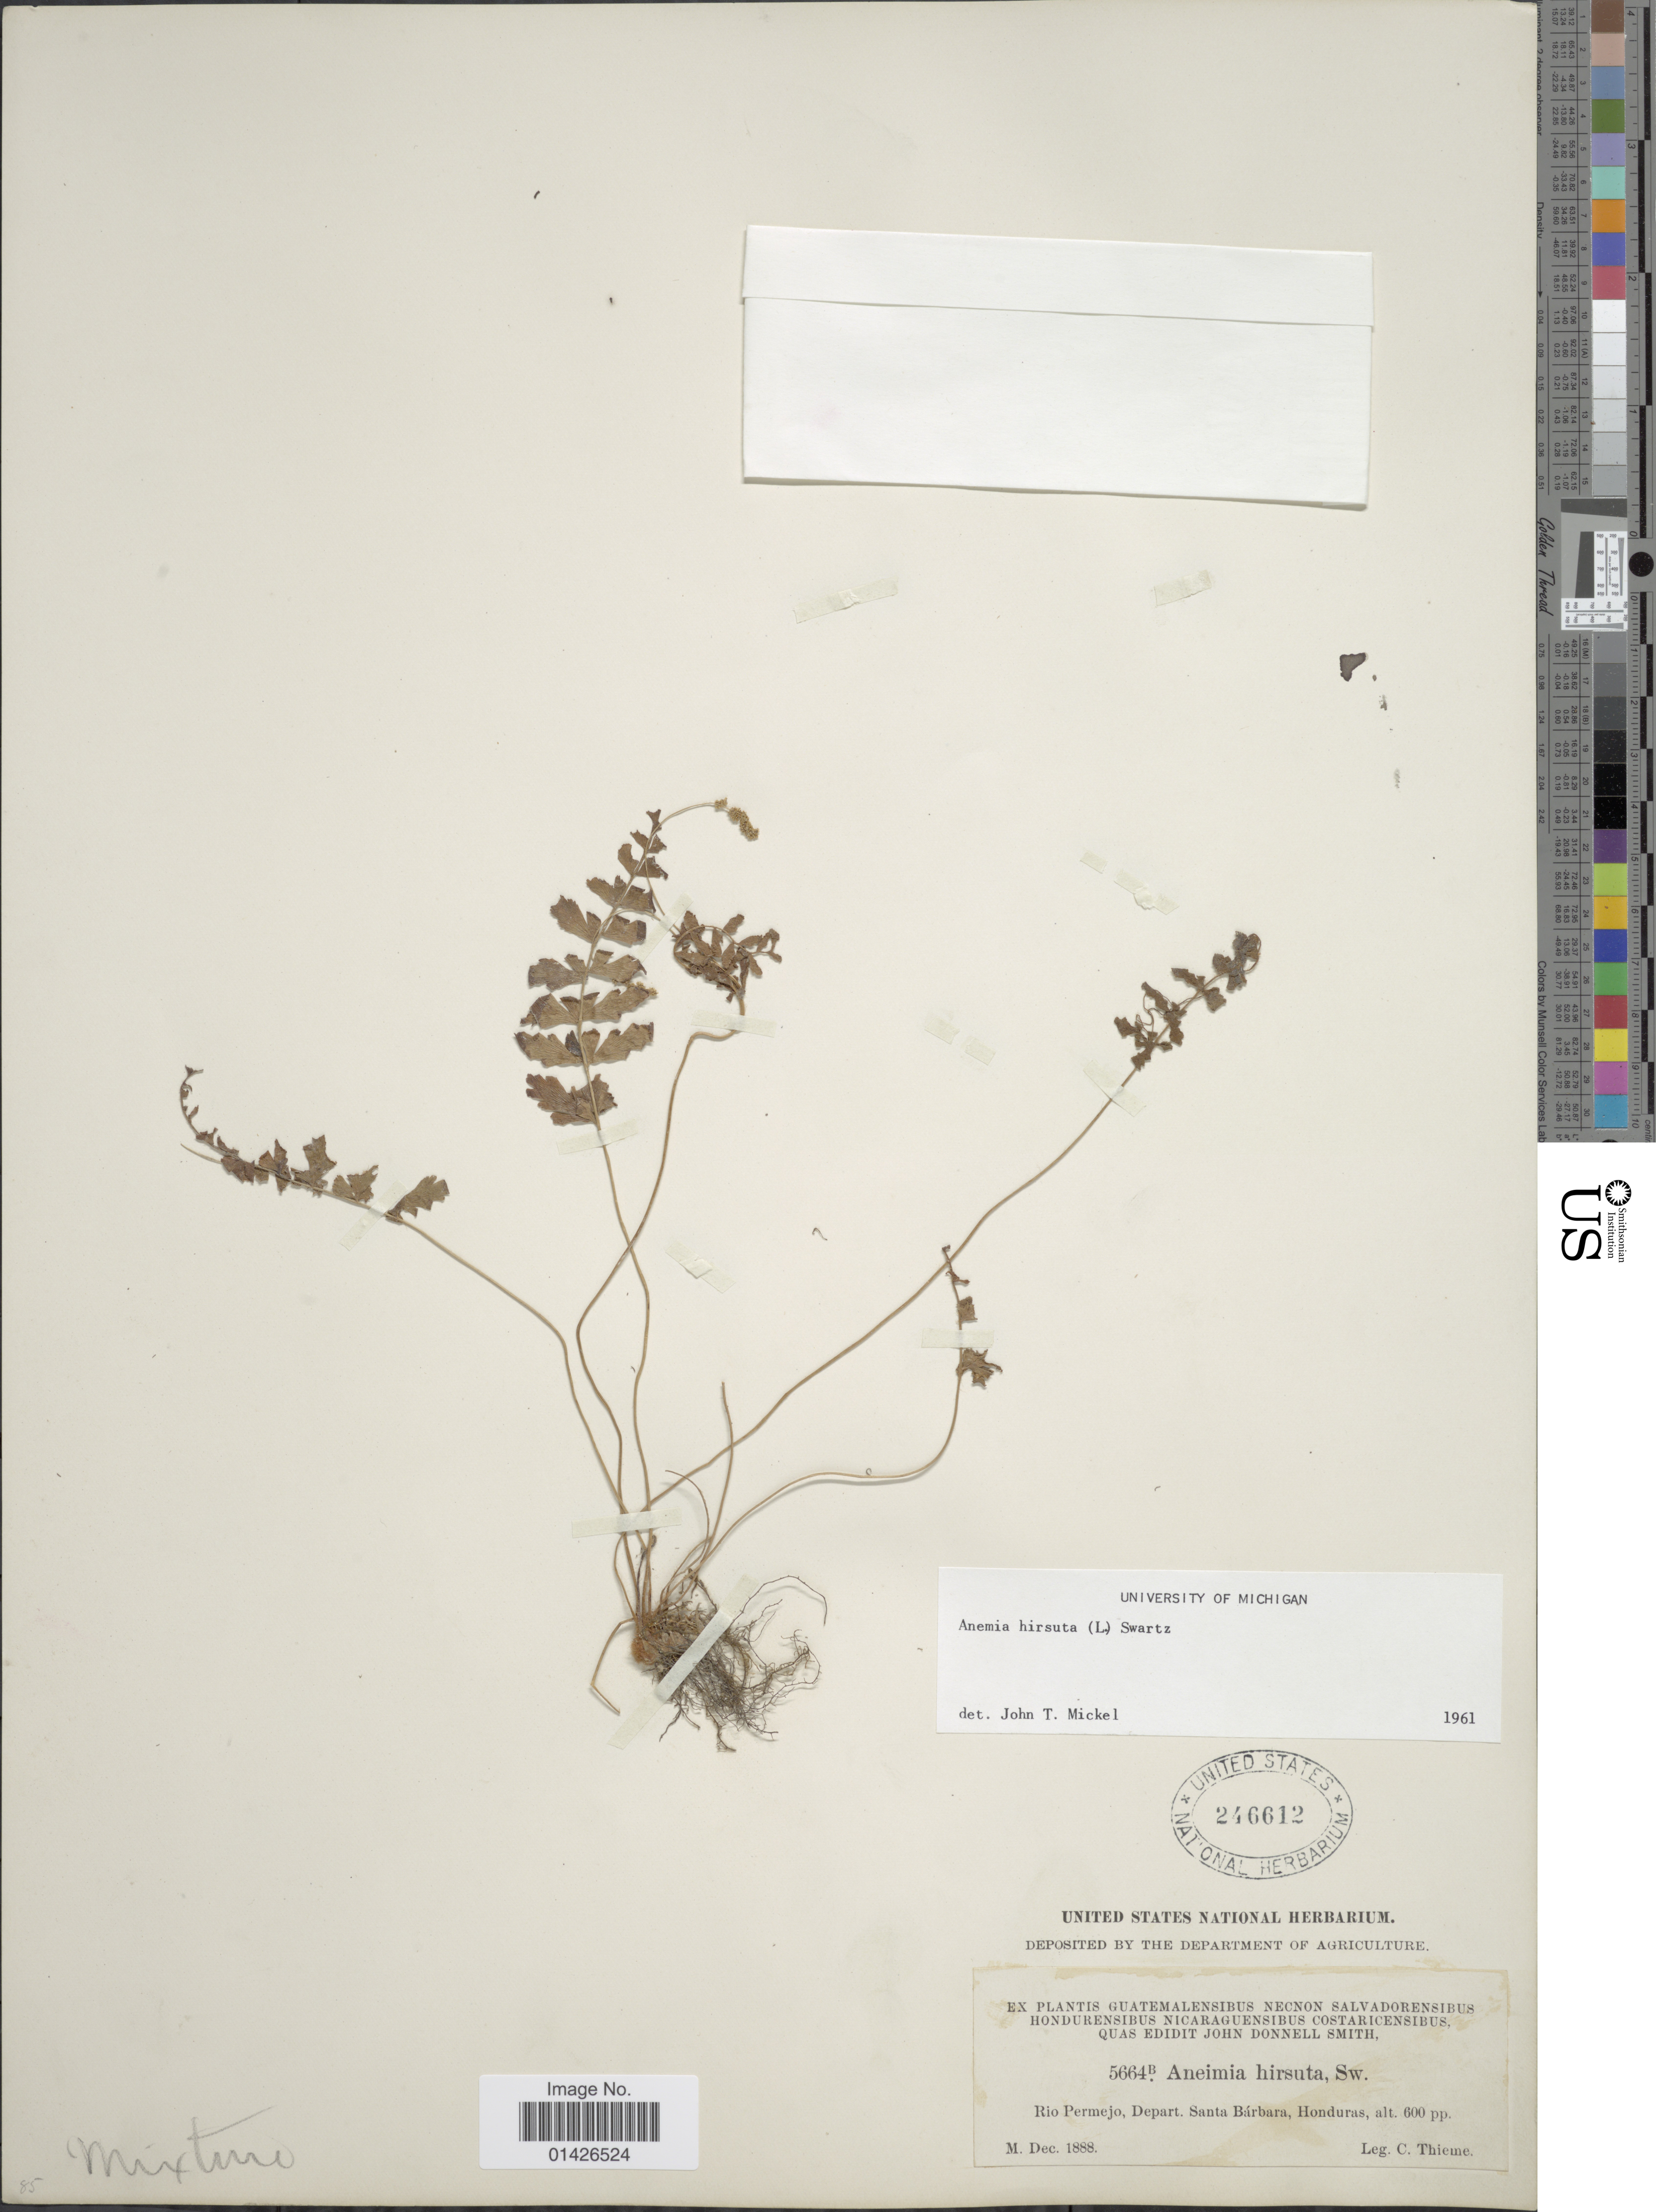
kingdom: Plantae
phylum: Tracheophyta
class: Polypodiopsida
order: Schizaeales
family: Anemiaceae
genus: Anemia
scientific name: Anemia hirsuta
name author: (L.) Sw.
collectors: C. Thieme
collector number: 5664B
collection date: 1888-12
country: Honduras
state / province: Santa Bárbara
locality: Rio Permejo, Depart. Santa Barbara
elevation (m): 183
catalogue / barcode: US 246612